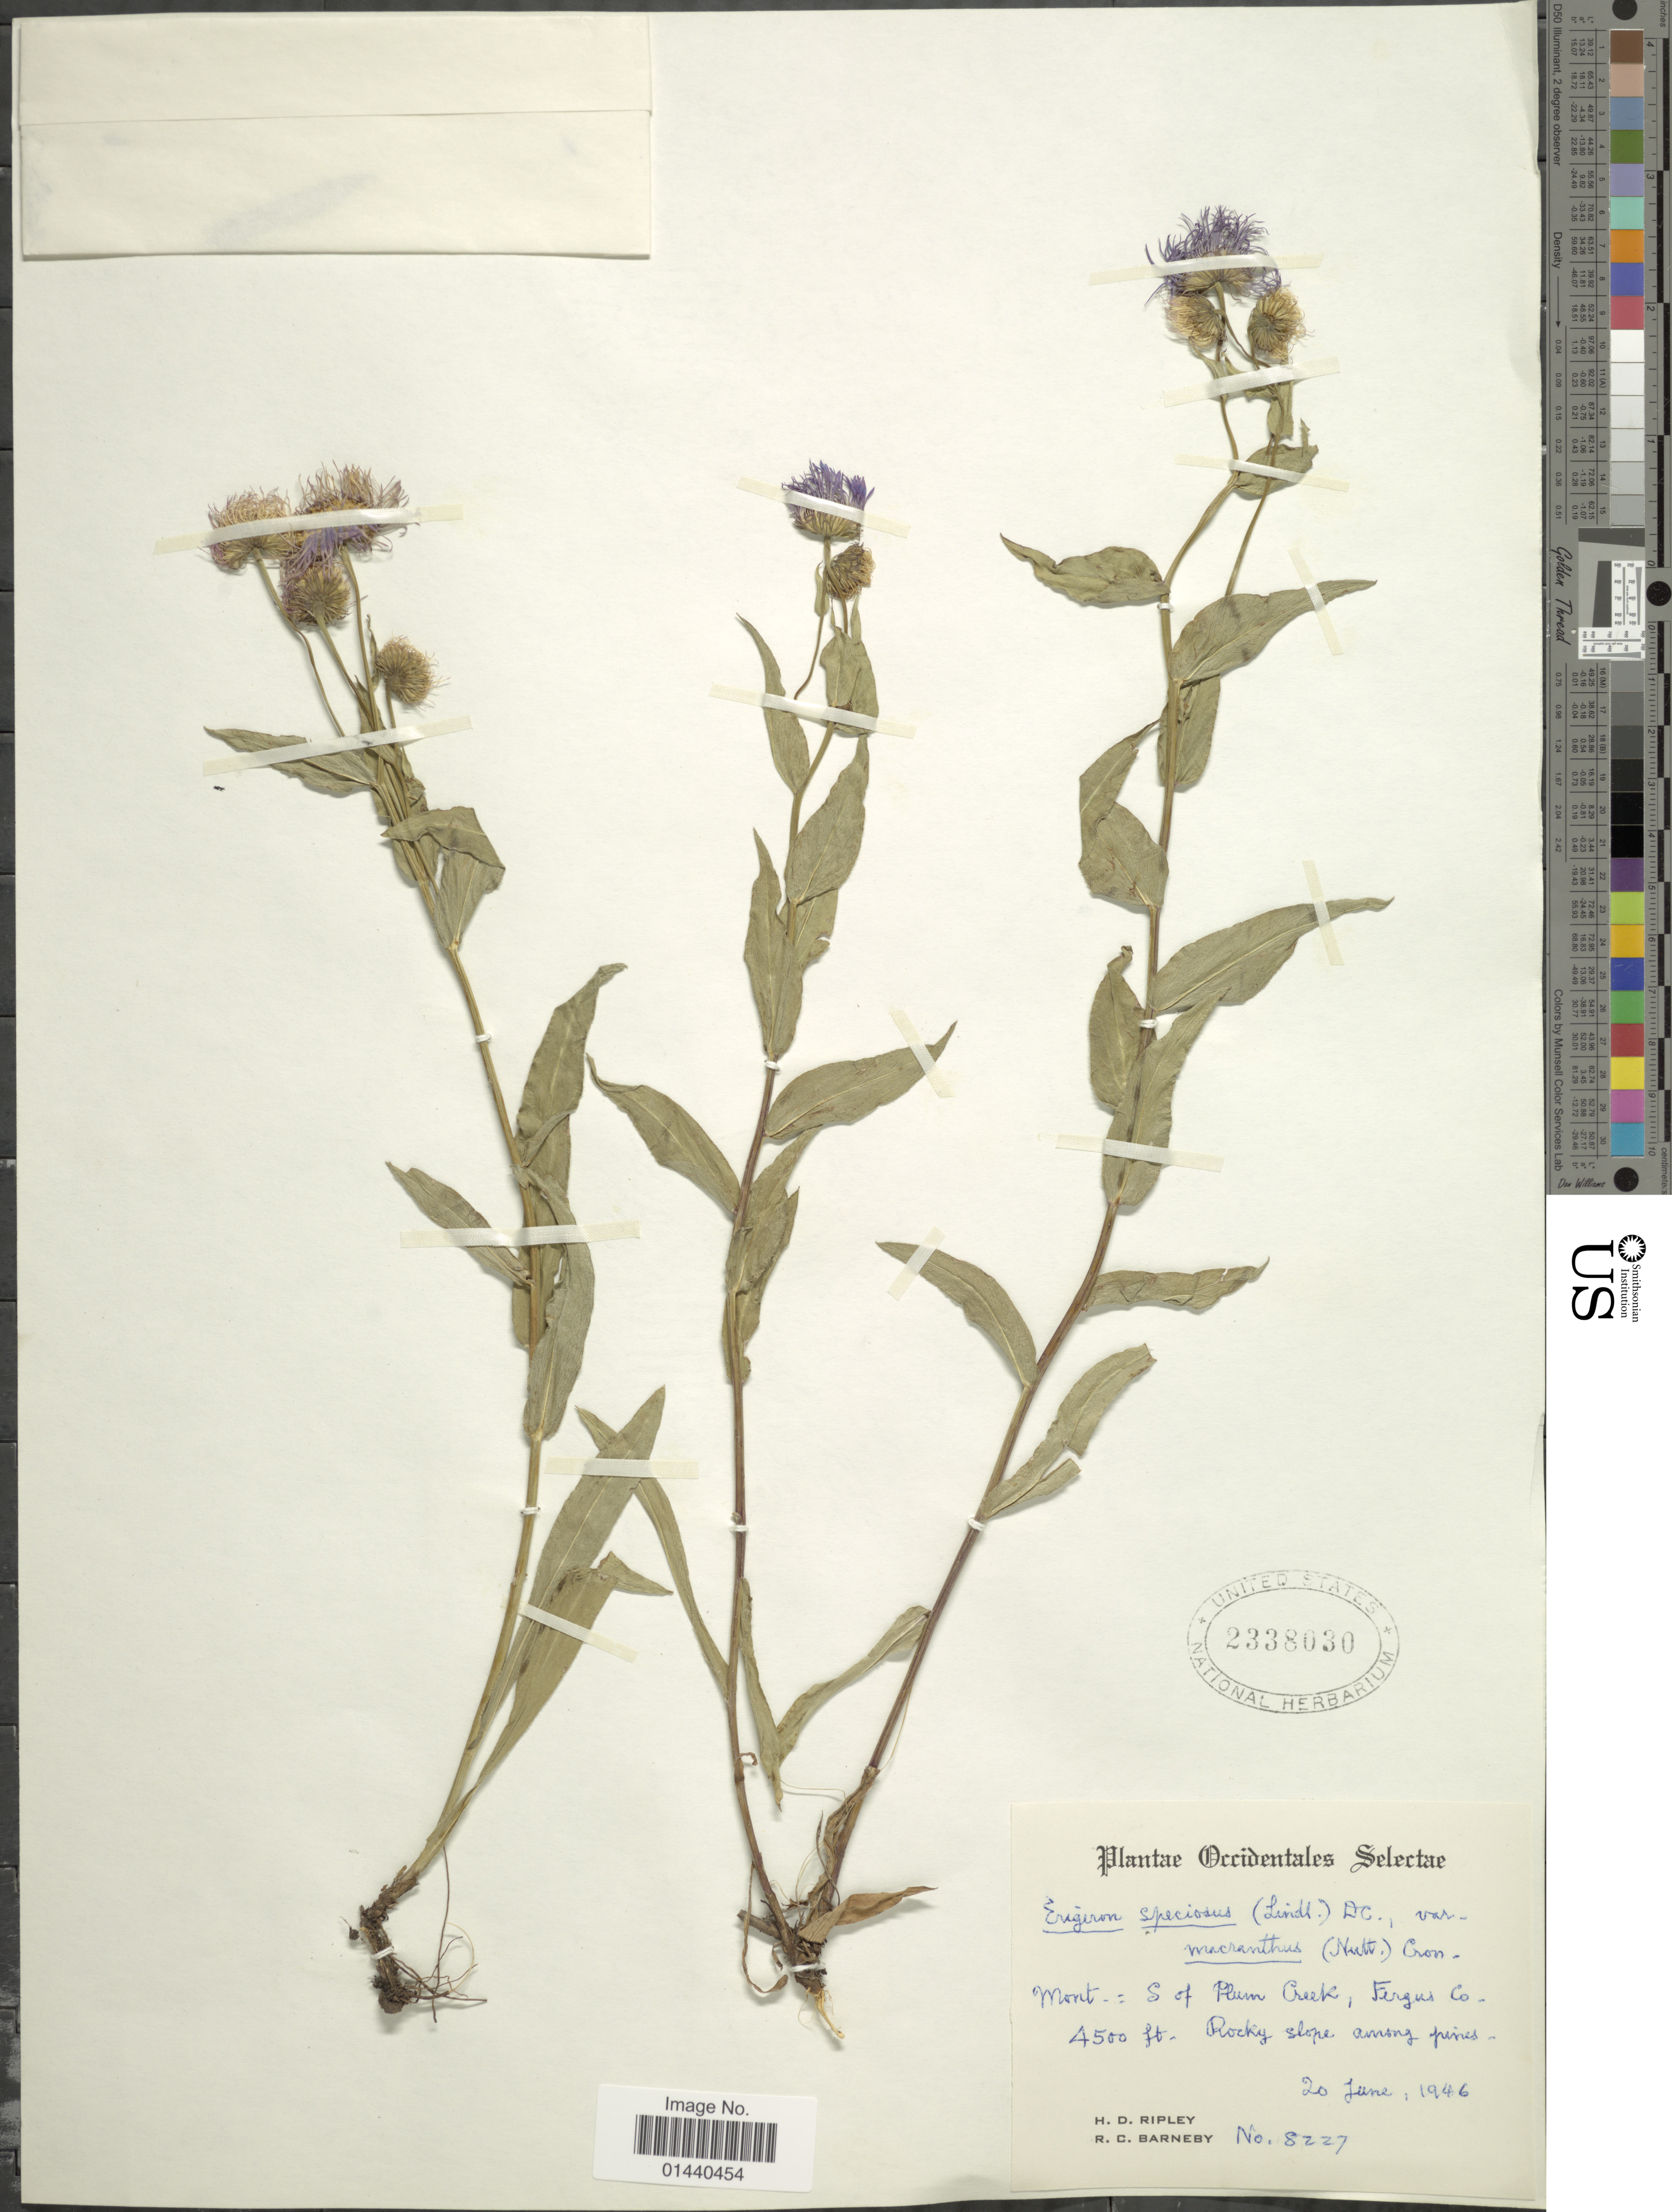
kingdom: Plantae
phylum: Tracheophyta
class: Magnoliopsida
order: Asterales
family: Asteraceae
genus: Erigeron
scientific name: Erigeron speciosus var. macranthus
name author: (Nutt.) Cronq.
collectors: H. Ripley & R. C. Barneby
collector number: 8227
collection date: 1946-06-20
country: United States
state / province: Montana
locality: Mont.-S of Plum Creek, Fergus Co.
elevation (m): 1372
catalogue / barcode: US 2338030